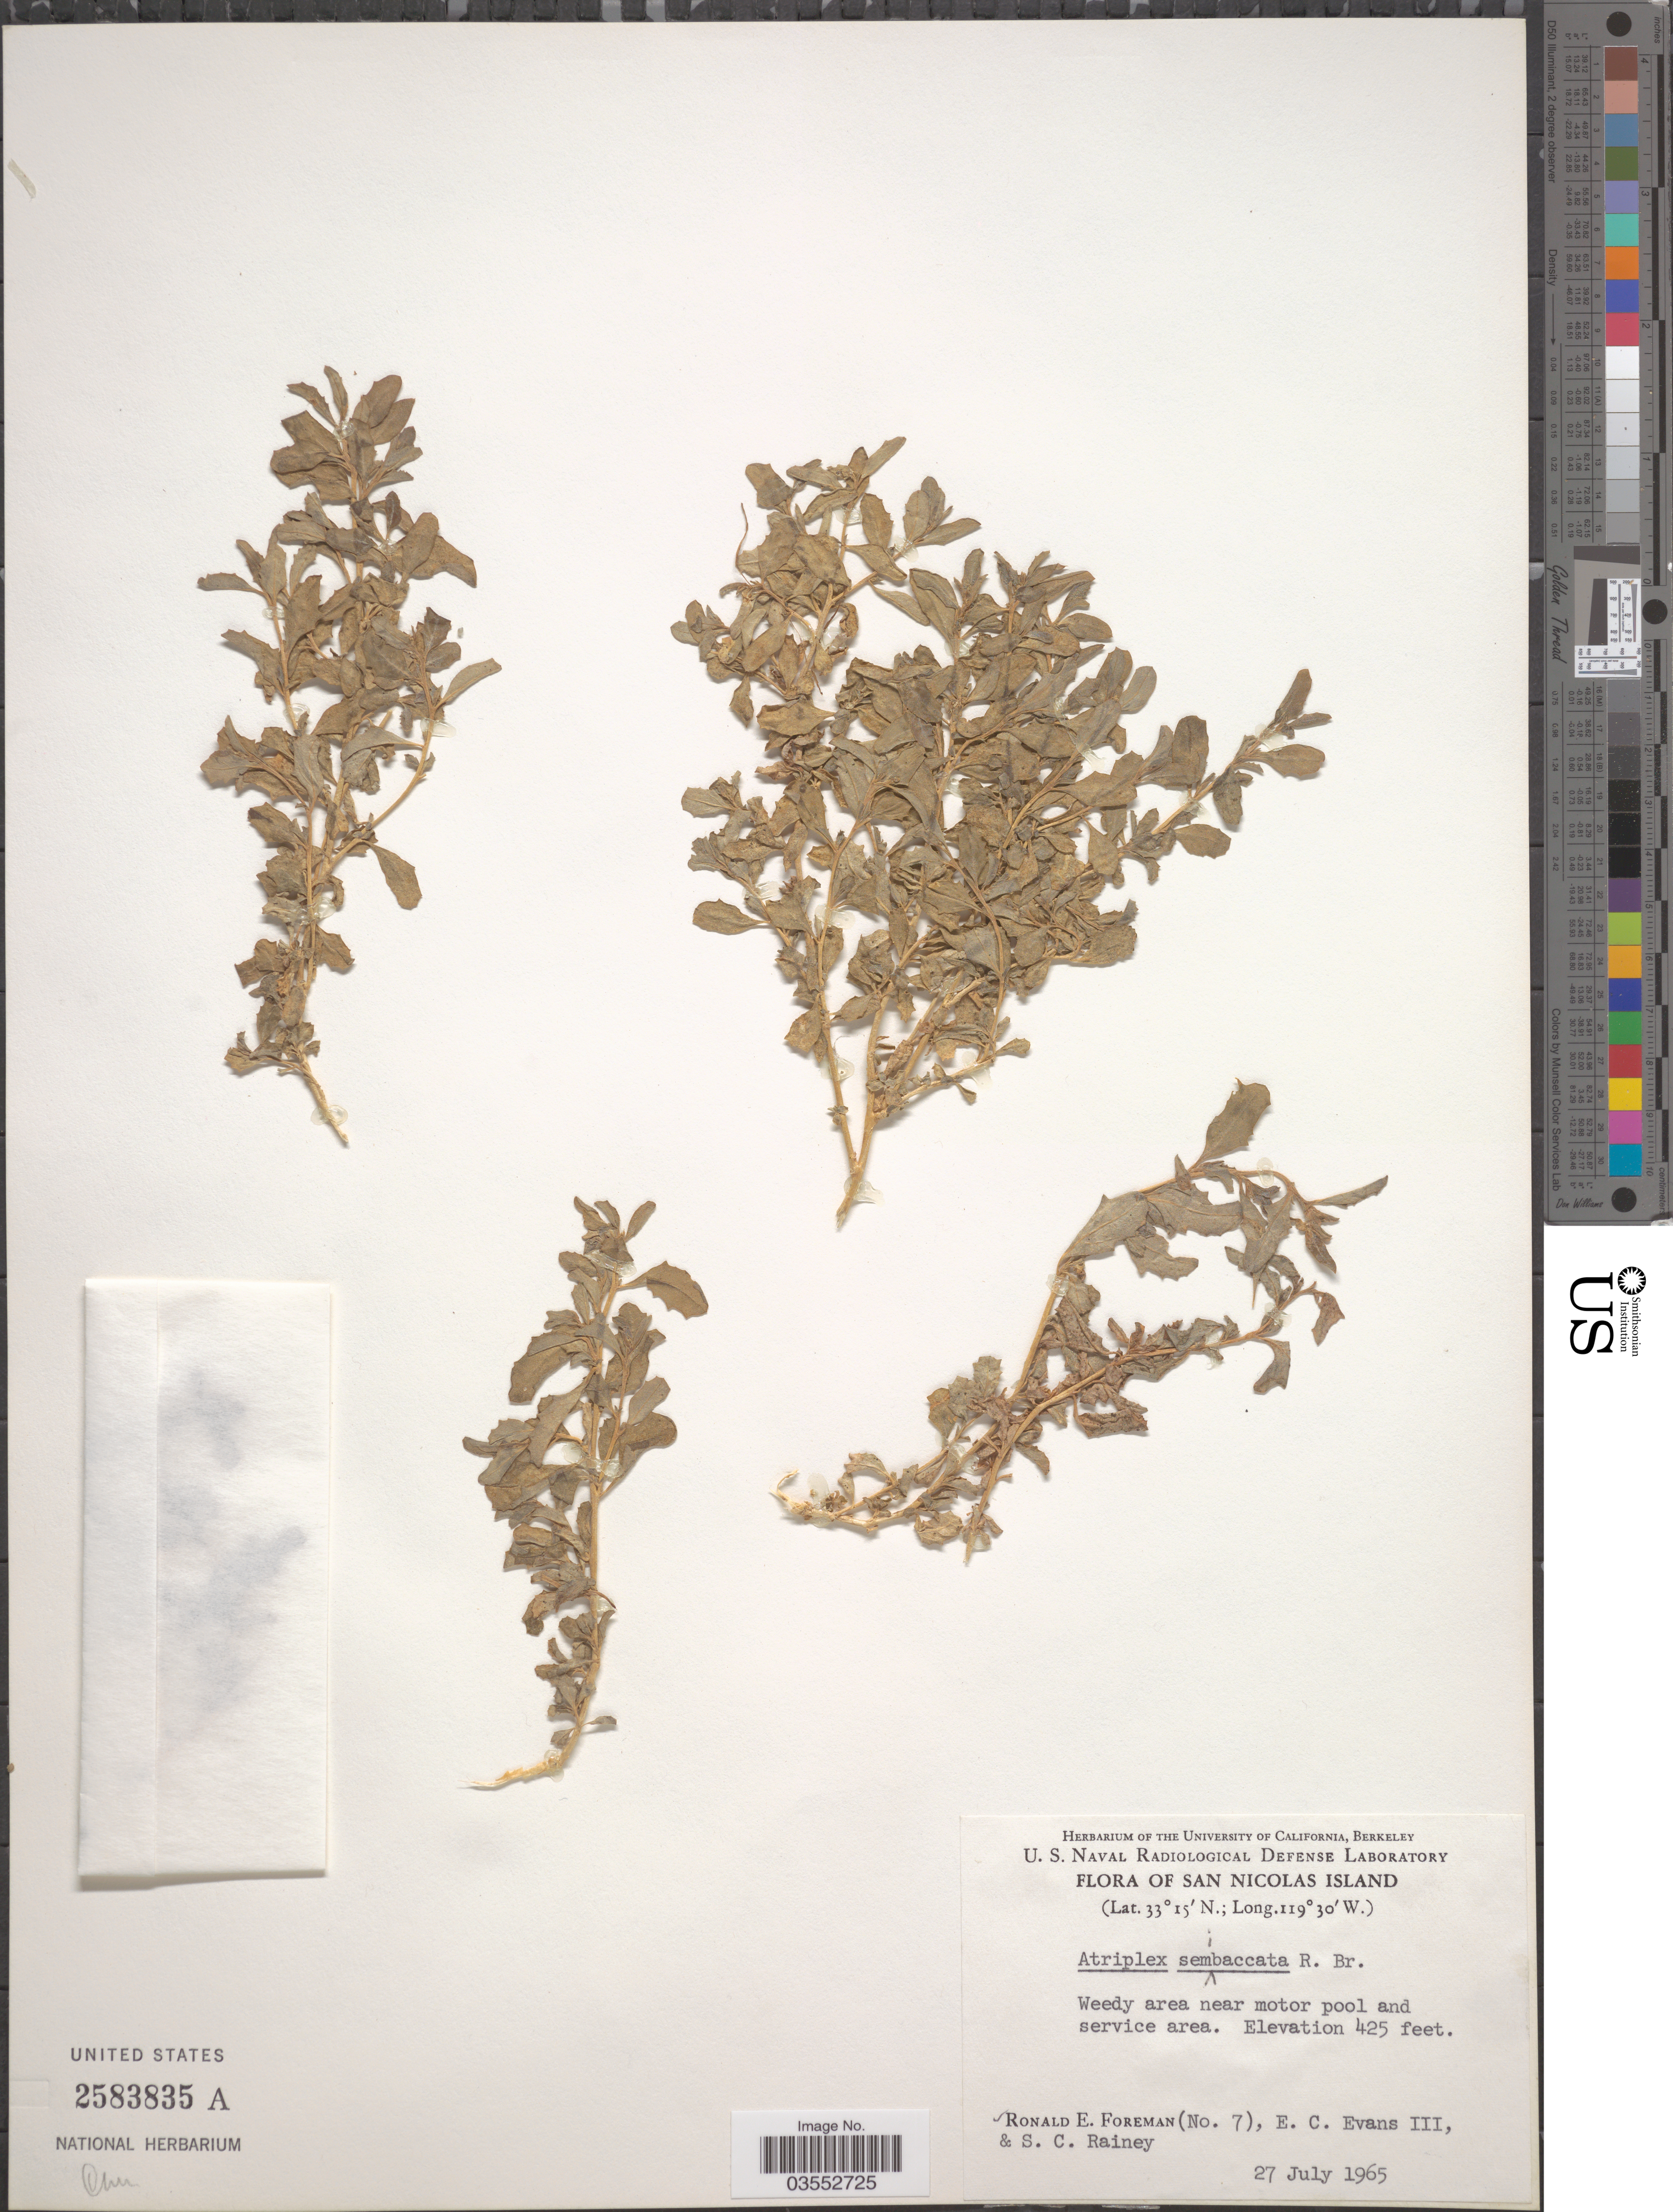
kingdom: Plantae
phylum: Tracheophyta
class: Magnoliopsida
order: Caryophyllales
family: Amaranthaceae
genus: Atriplex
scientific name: Atriplex semibaccata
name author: R. Br.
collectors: R. Foreman, E. C. Evans & S. C. Rainey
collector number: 7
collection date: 1965-07-27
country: United States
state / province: California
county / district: Ventura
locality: San Nicolas Island. Near motor pool and service area.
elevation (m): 130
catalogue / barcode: US 2583835A